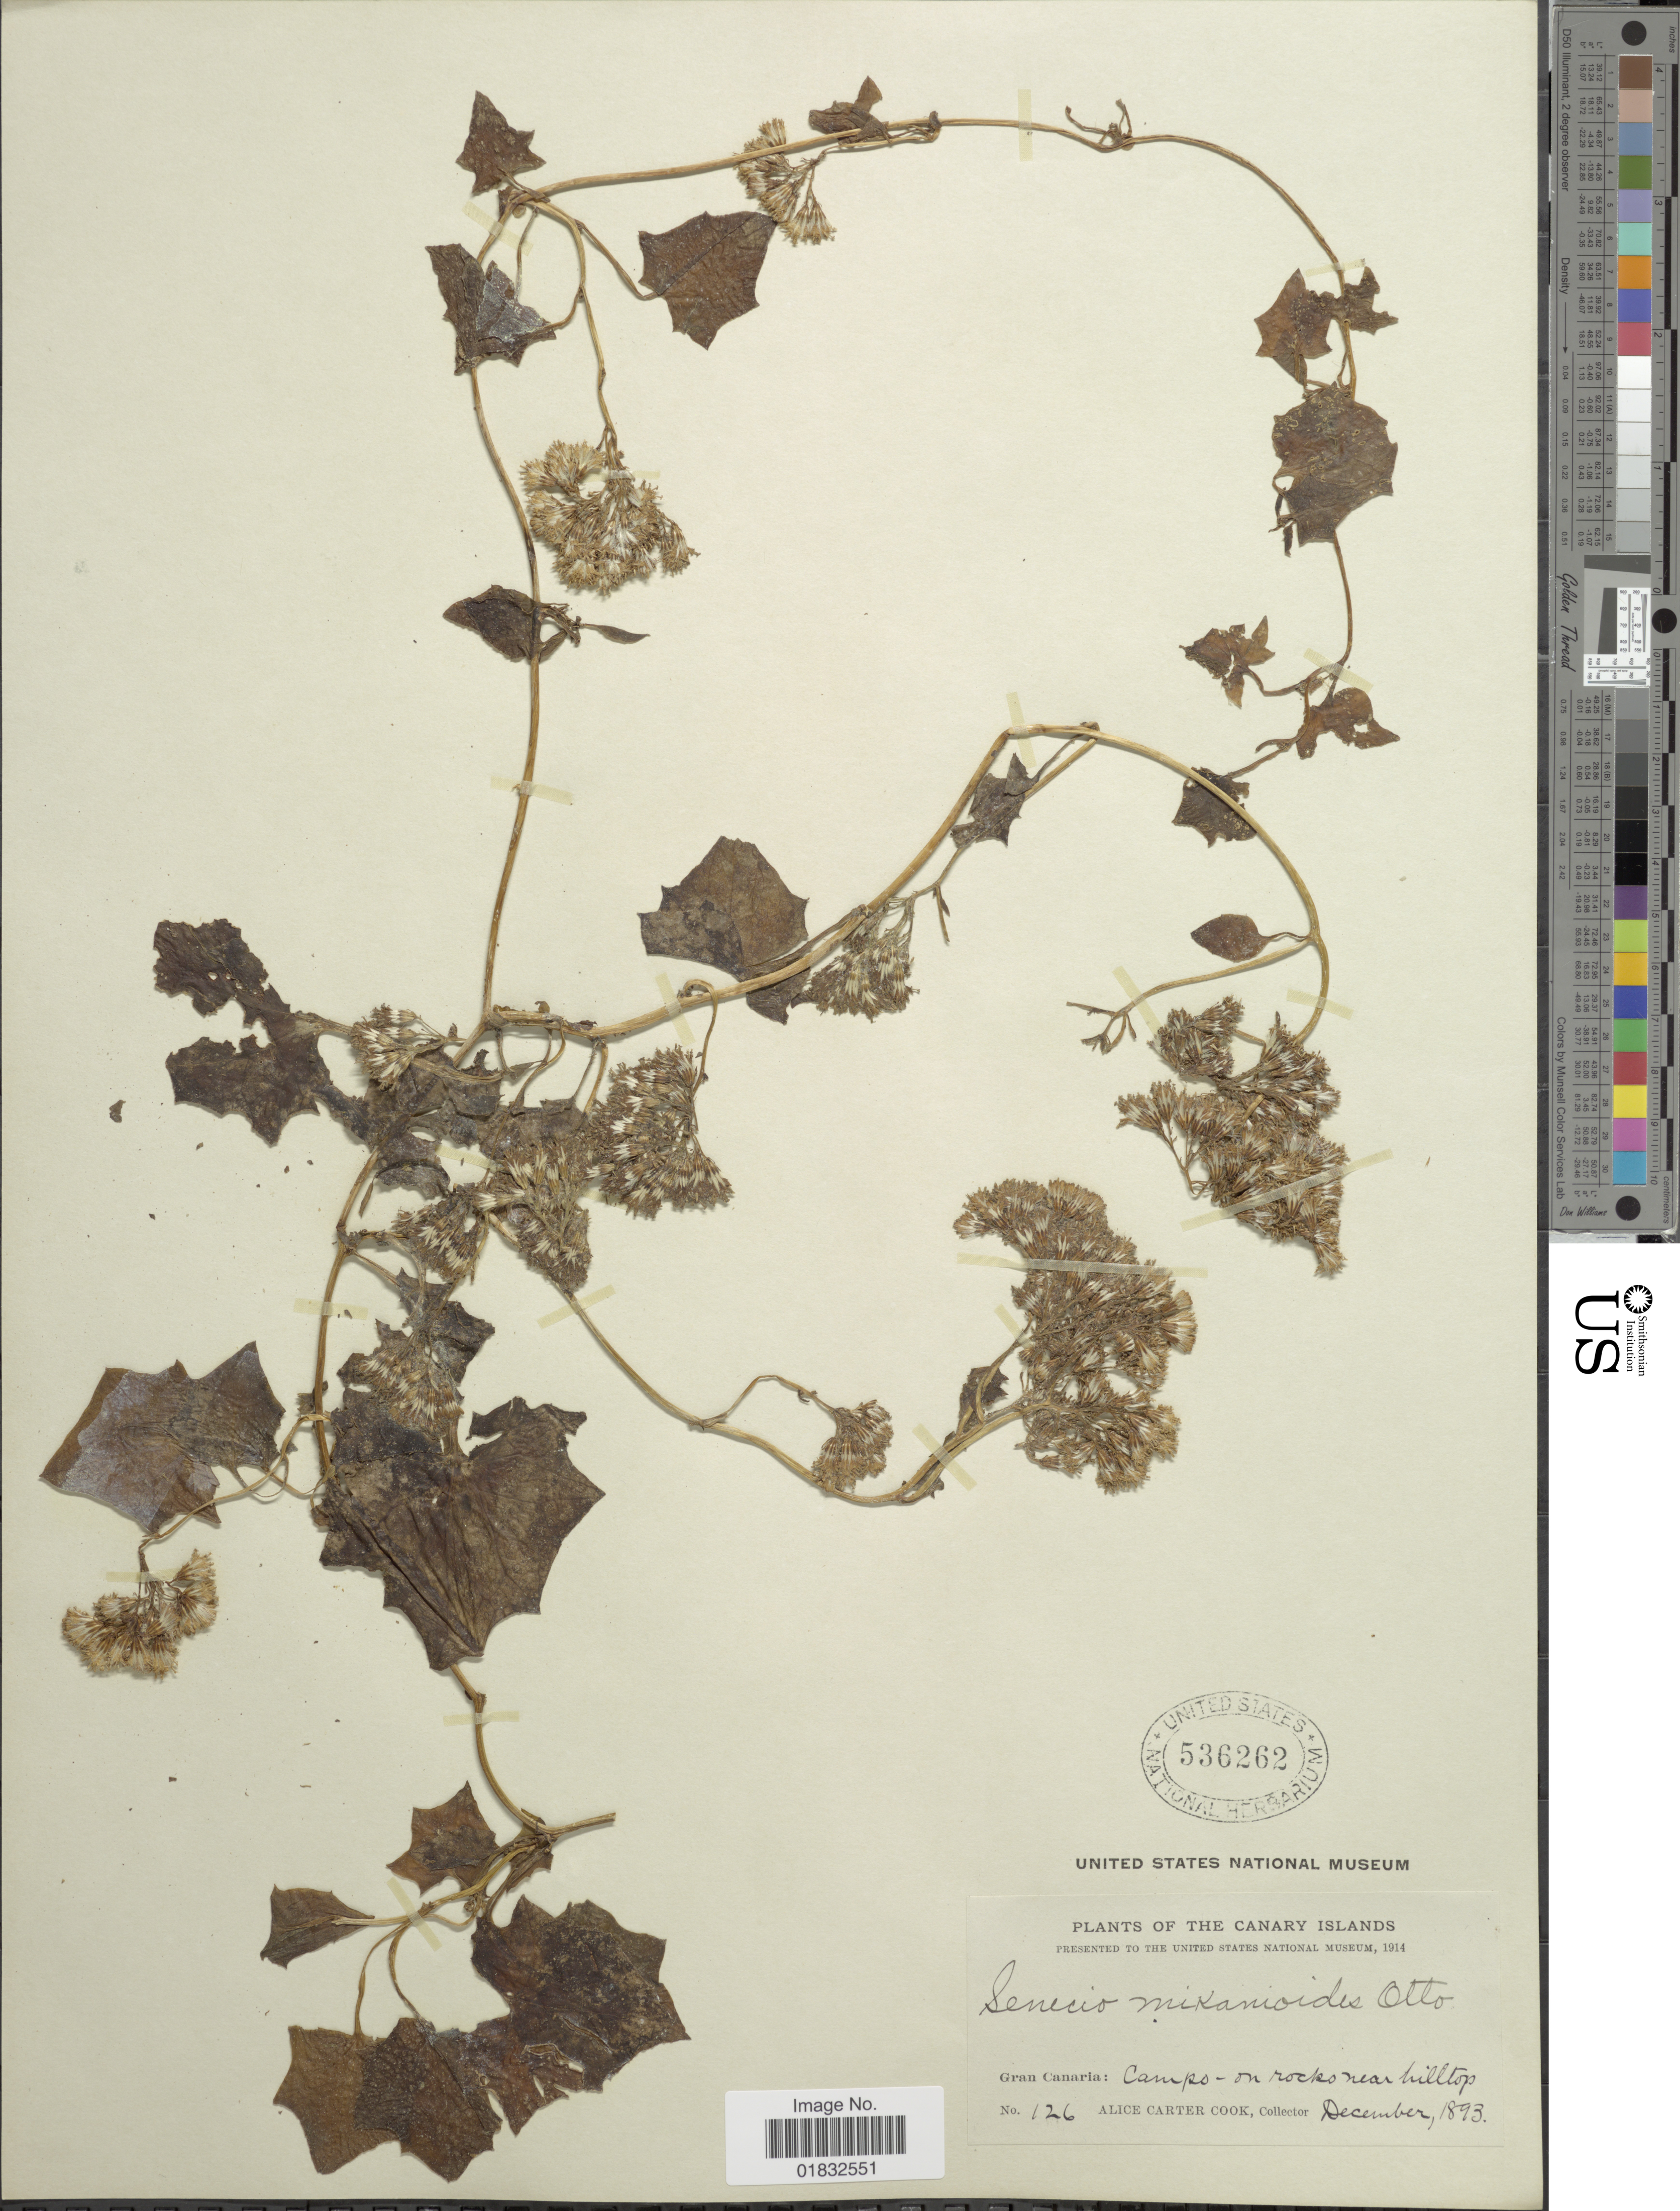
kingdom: Plantae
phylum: Tracheophyta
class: Magnoliopsida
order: Asterales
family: Asteraceae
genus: Delairea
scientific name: Delairea odorata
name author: Lem.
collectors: Alice C. Cook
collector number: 126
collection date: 1893-12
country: Spain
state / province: Canarias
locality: Gran Canaria: Campo - on rocks near hilltop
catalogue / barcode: US 536262